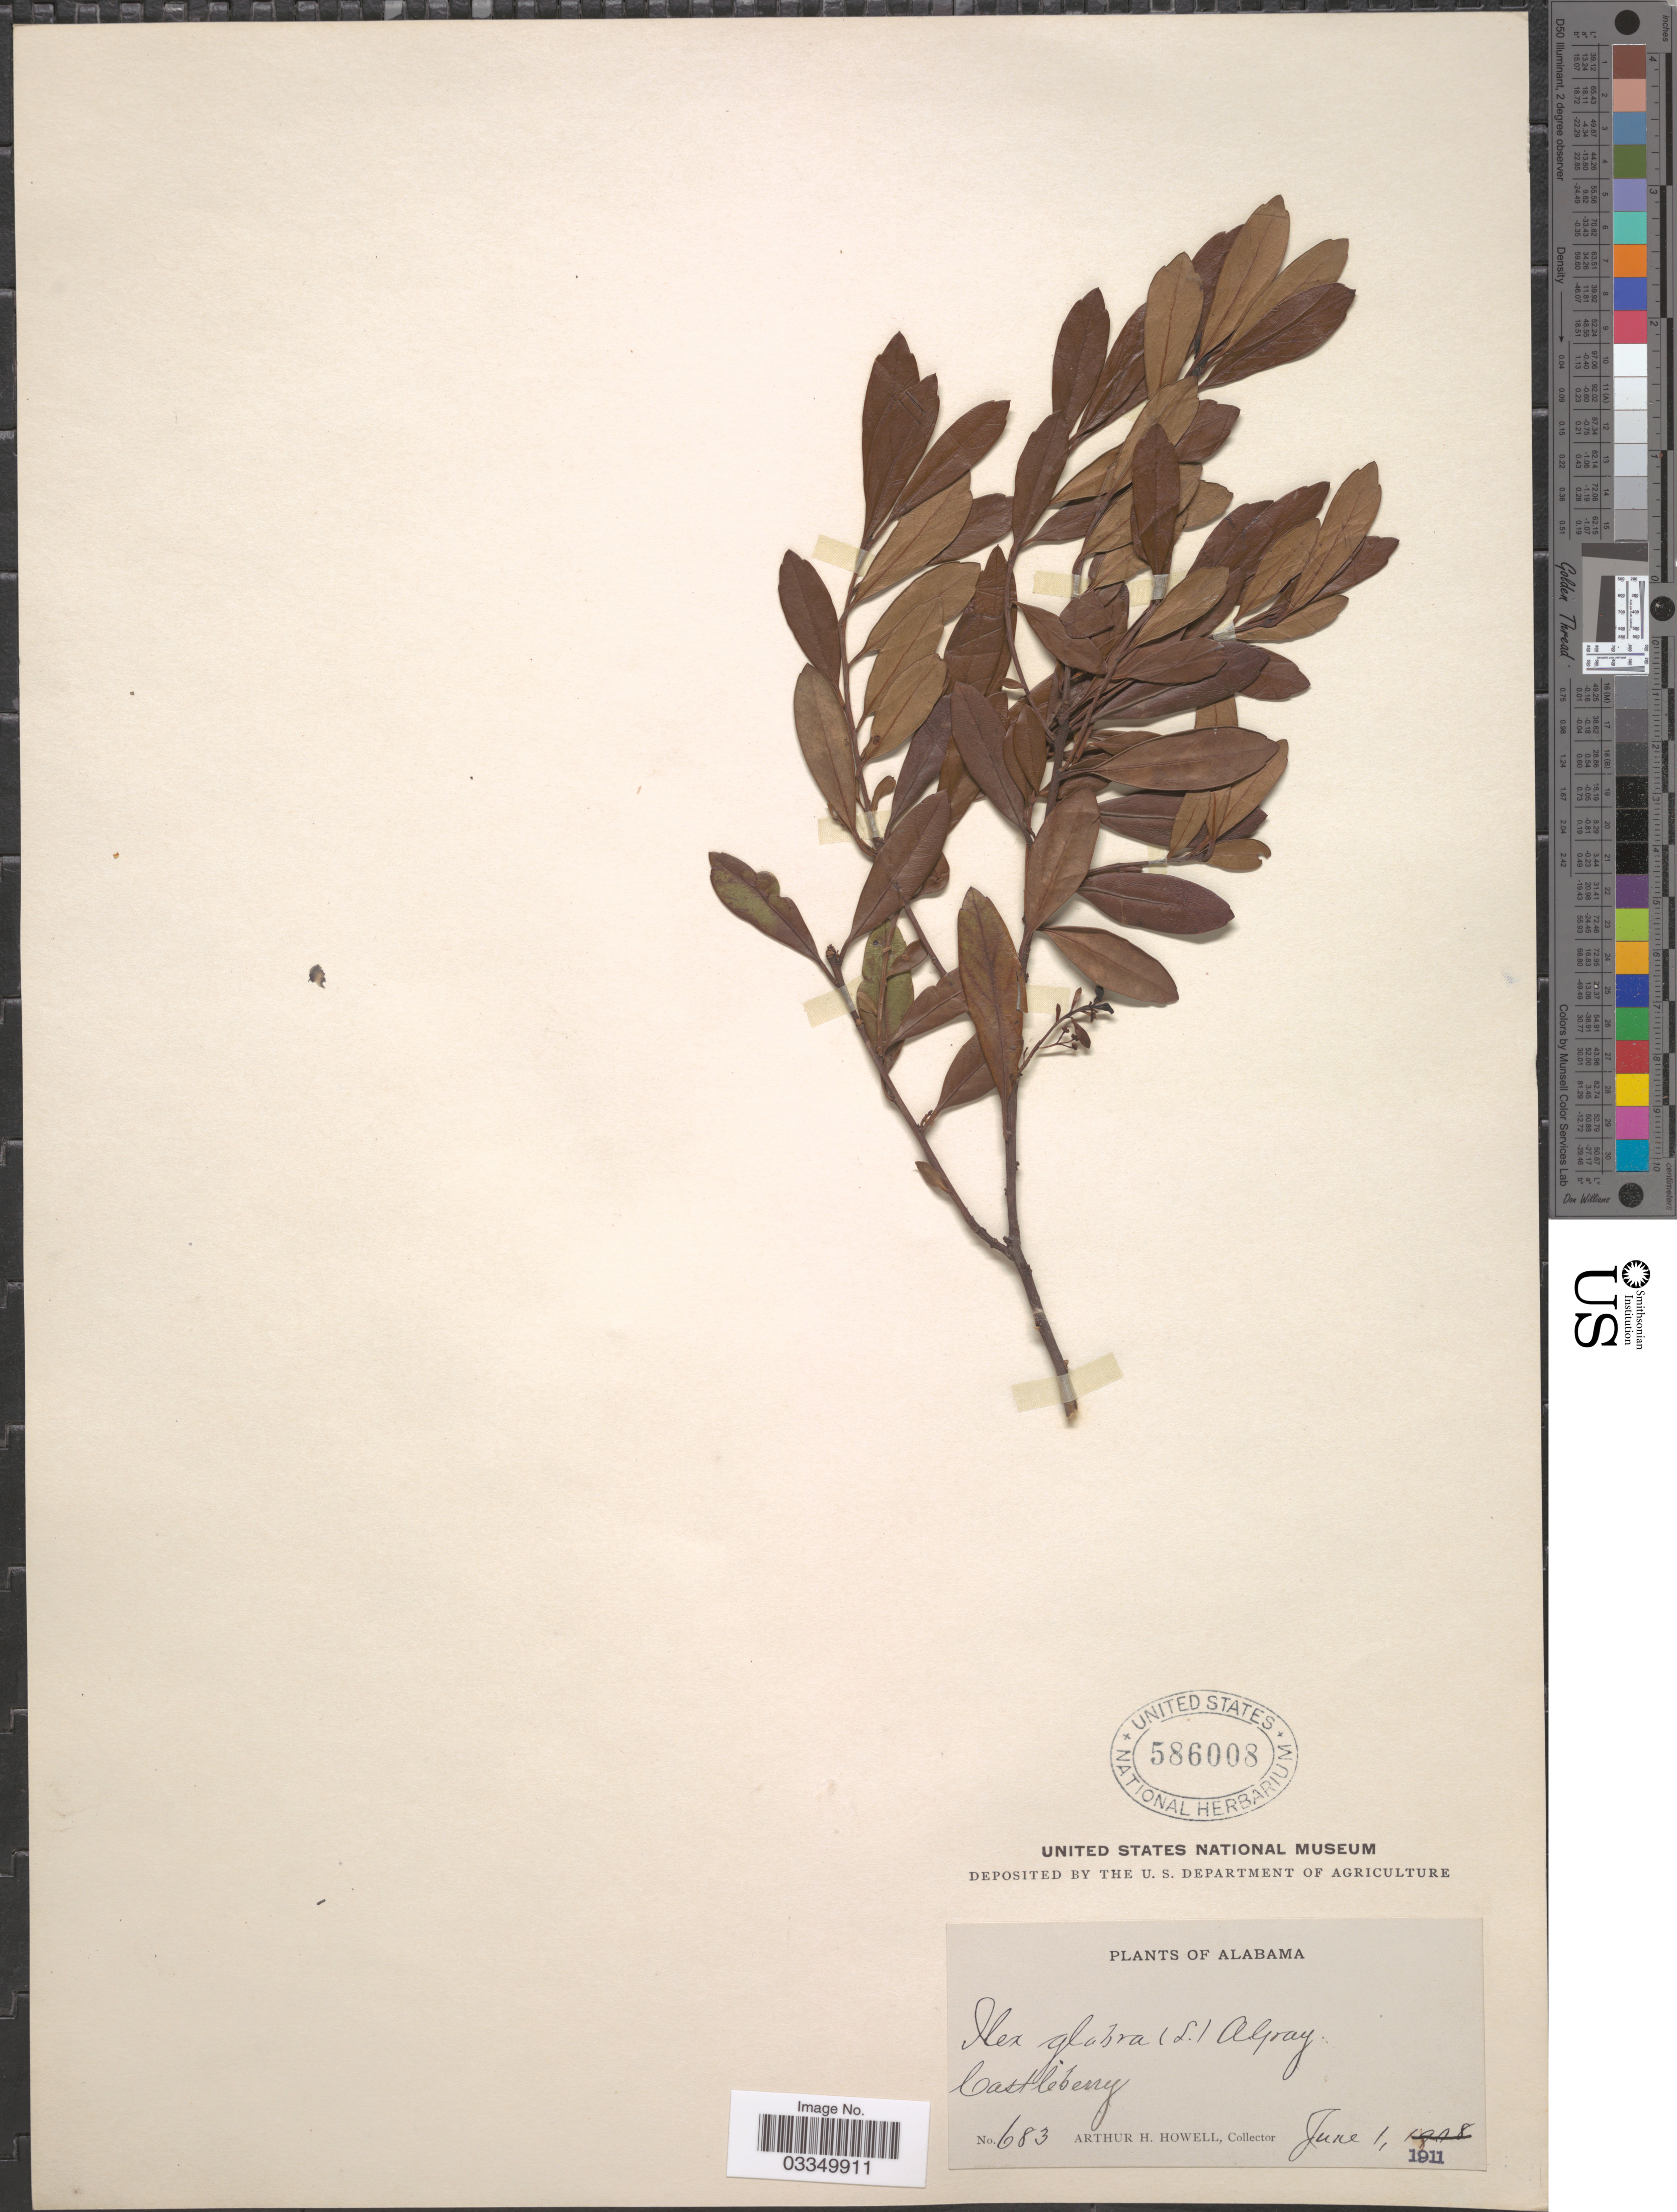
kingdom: Plantae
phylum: Tracheophyta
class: Magnoliopsida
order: Aquifoliales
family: Aquifoliaceae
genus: Ilex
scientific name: Ilex glabra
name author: (L.) A. Gray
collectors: A. Howell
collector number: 683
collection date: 1911-06-01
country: United States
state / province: Alabama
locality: Castleberry.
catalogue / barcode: US 586008